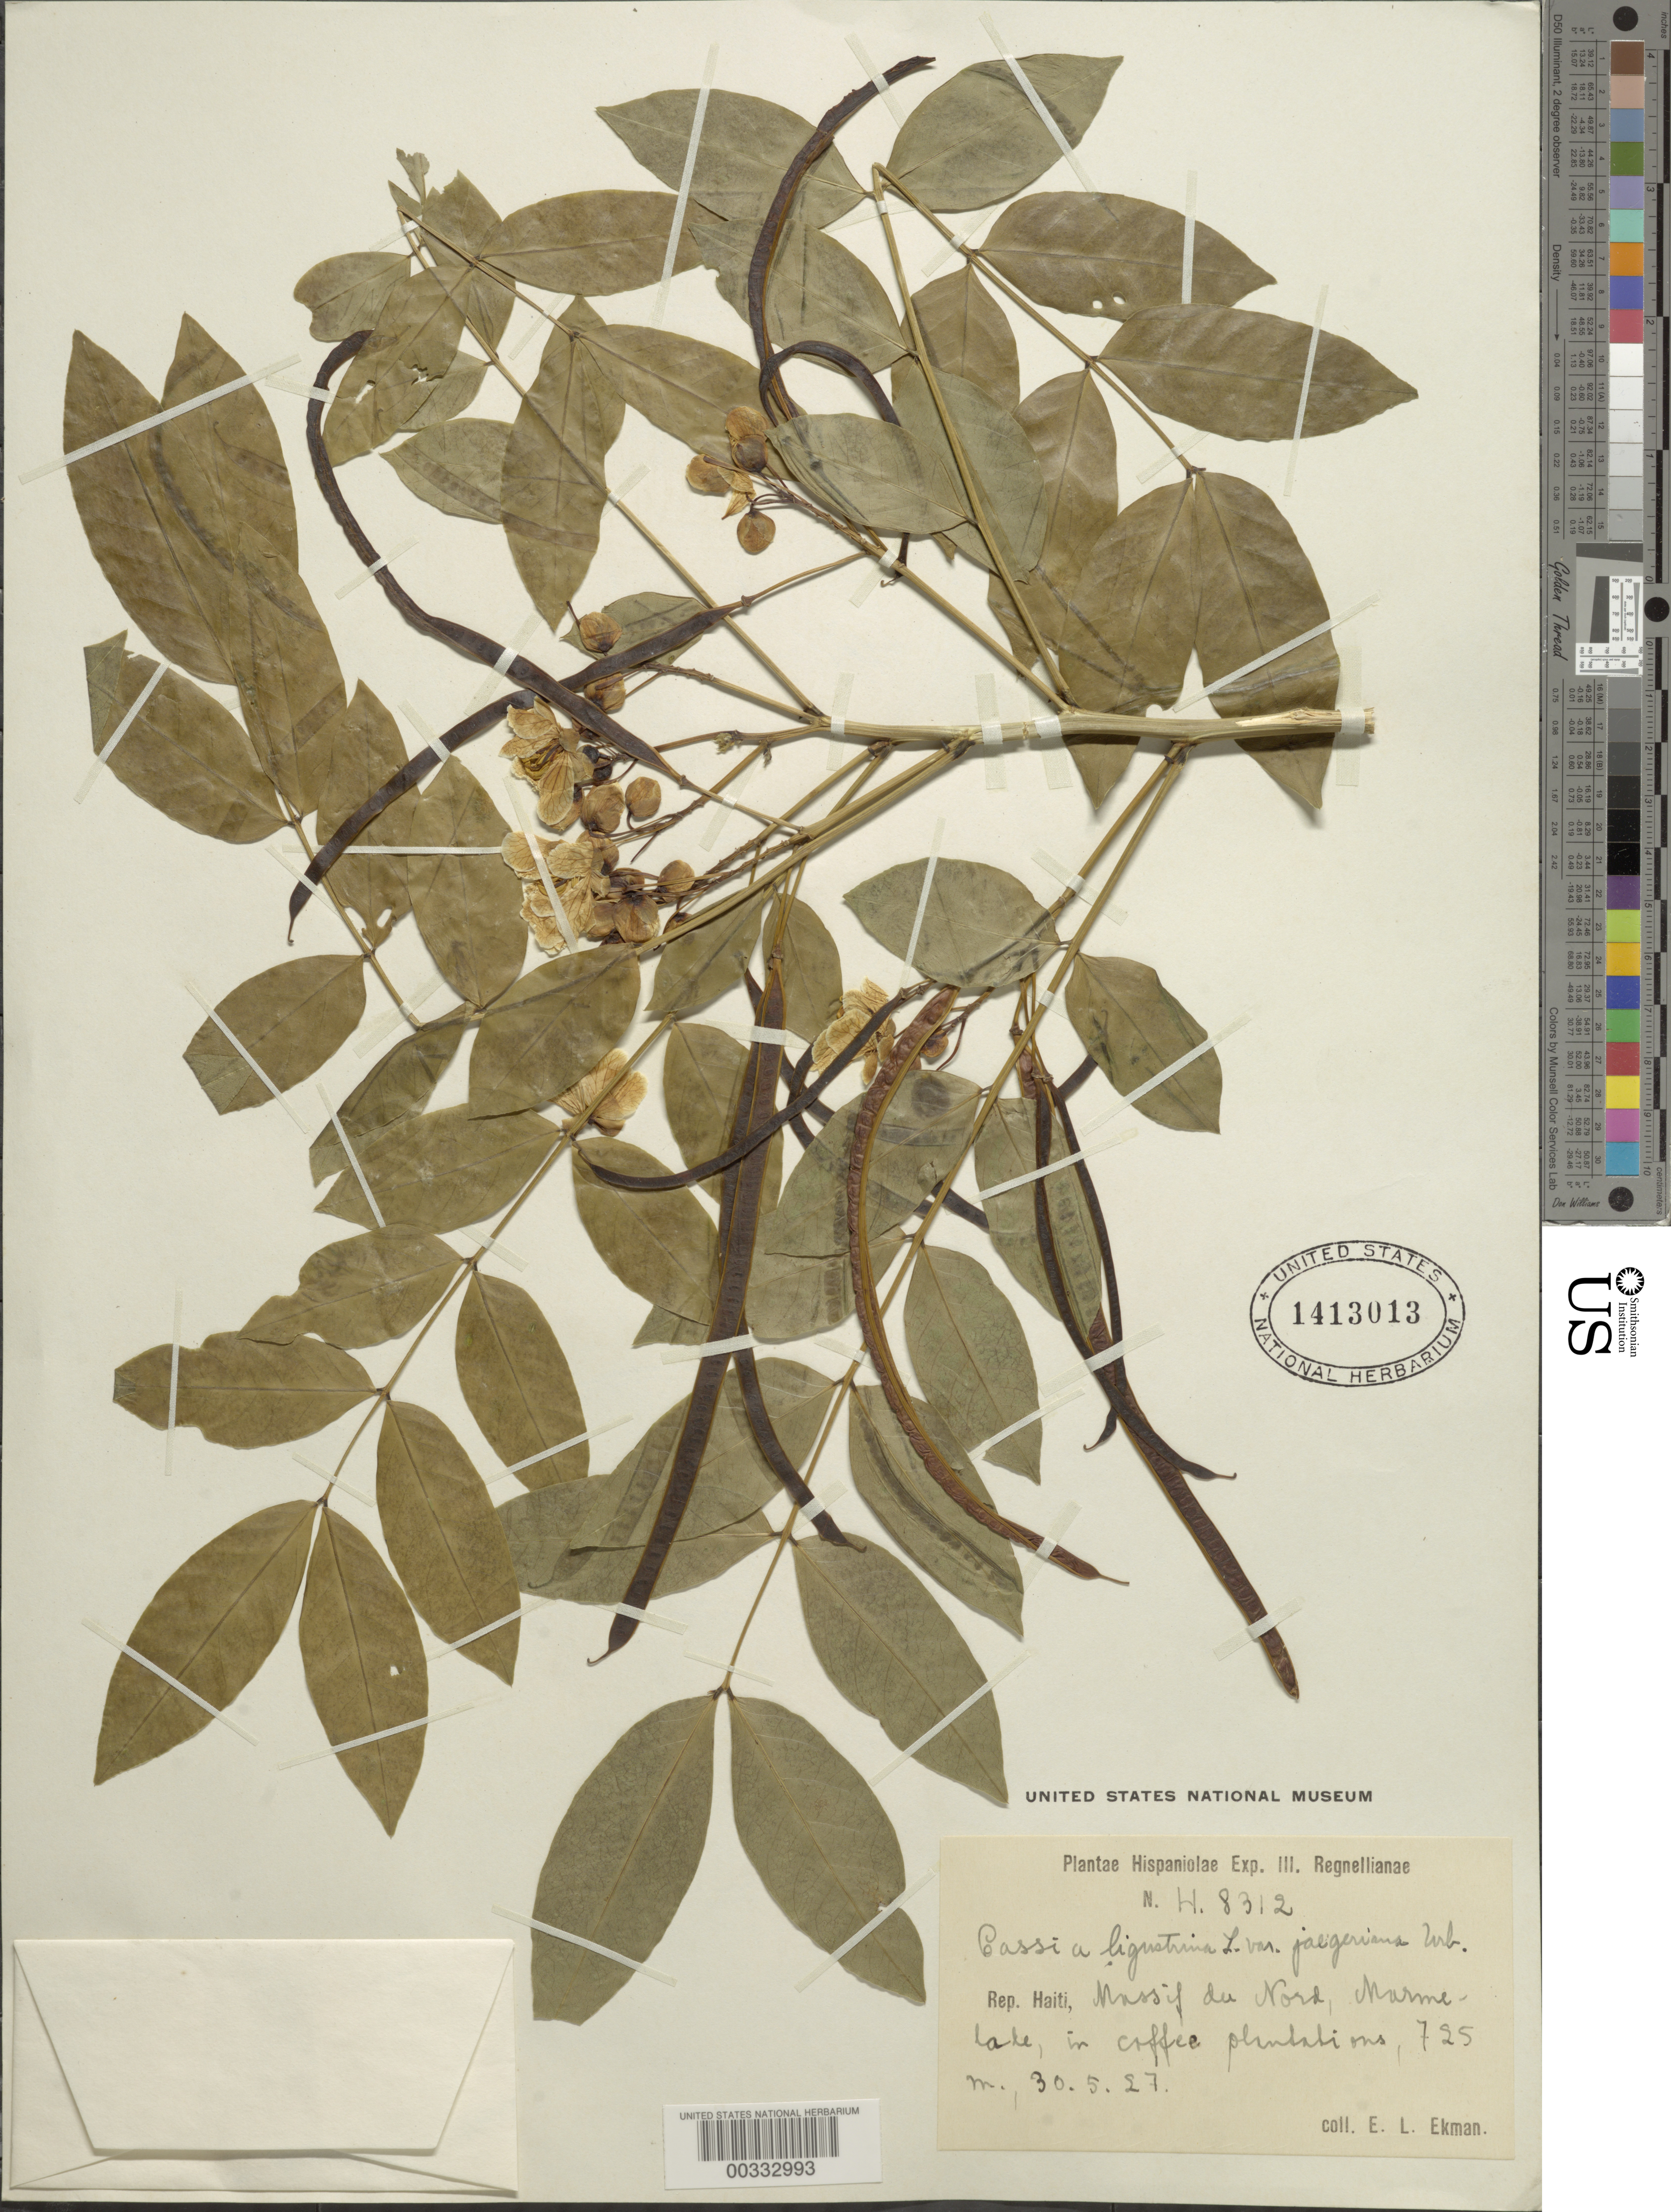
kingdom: Plantae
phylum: Tracheophyta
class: Magnoliopsida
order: Fabales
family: Fabaceae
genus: Senna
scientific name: Senna ligustrina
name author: (L.) H.S. Irwin & Barneby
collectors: E. L. Ekman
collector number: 8312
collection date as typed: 30 May 1927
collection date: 1927-05-30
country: Haiti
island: Hispaniola Island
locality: Massif du nord, marme-lake, in coffee plantation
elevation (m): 725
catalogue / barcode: US 1413013